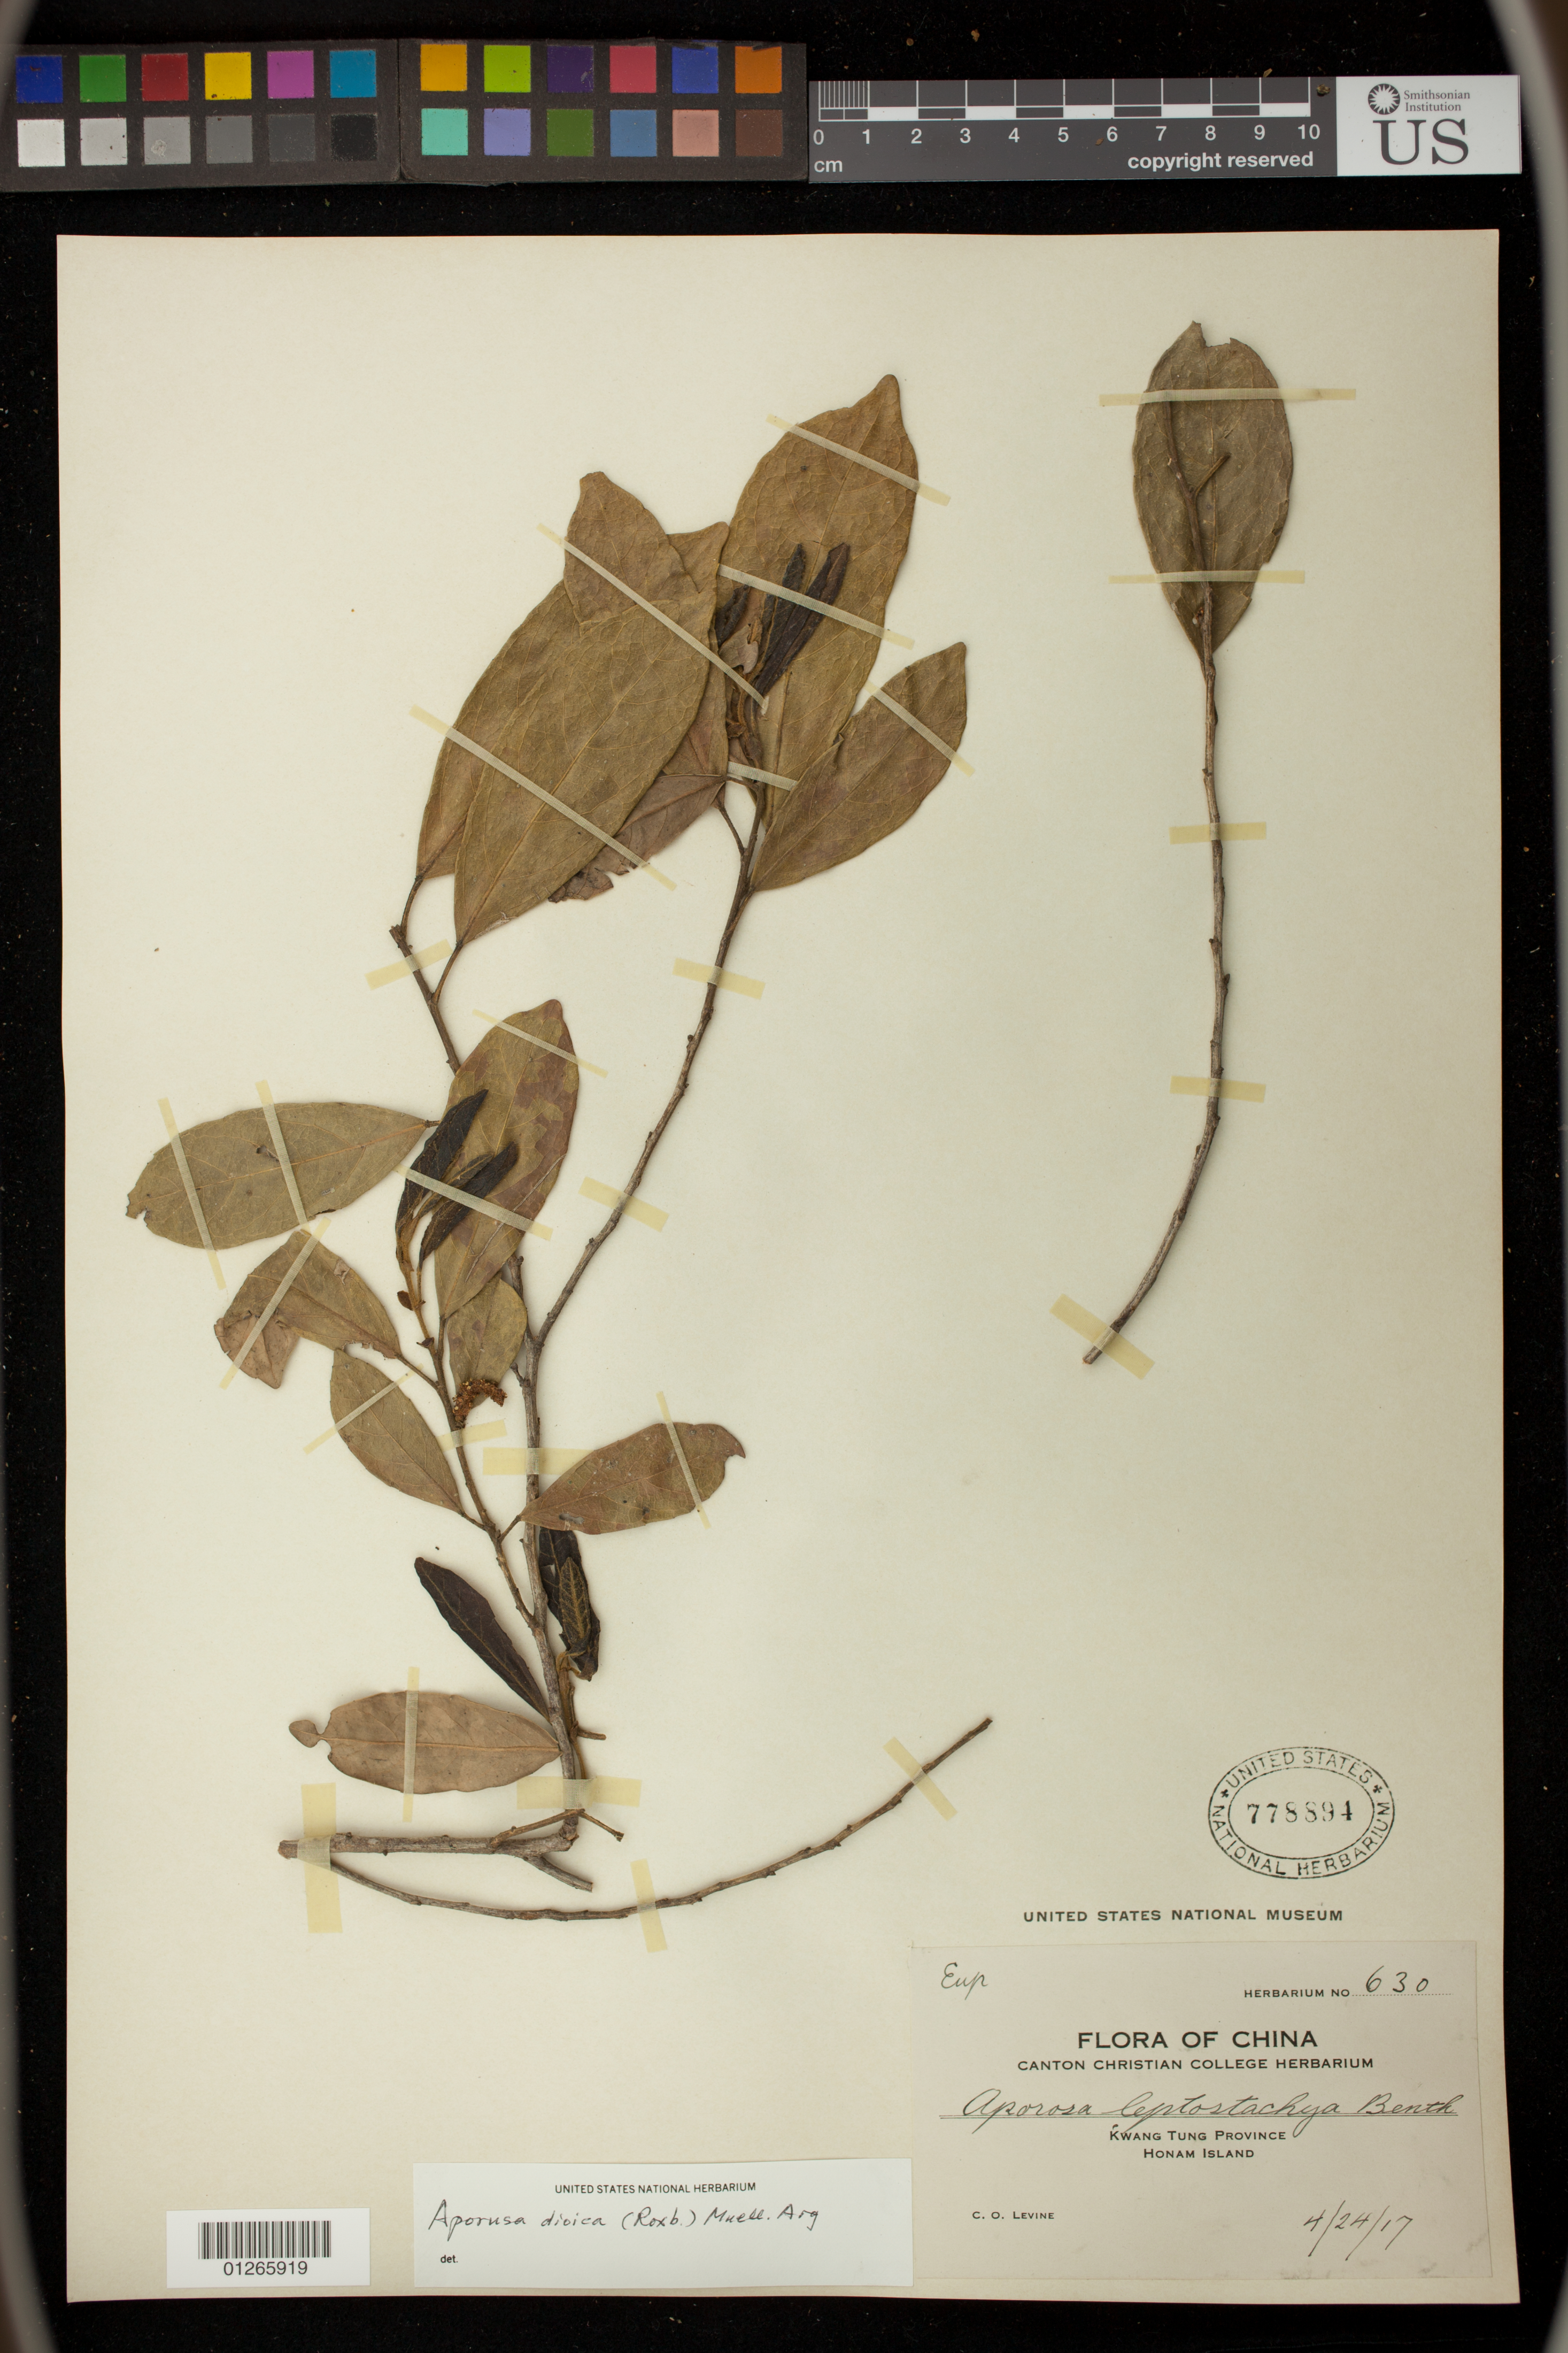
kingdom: Plantae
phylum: Tracheophyta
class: Magnoliopsida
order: Malpighiales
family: Phyllanthaceae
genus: Aporosa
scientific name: Aporosa octandra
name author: (Buch.-Ham. & D. Don) Vickery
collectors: C. O. Levine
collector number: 630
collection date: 1917-04-24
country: China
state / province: Guangdong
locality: Honam Island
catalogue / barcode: US 778894